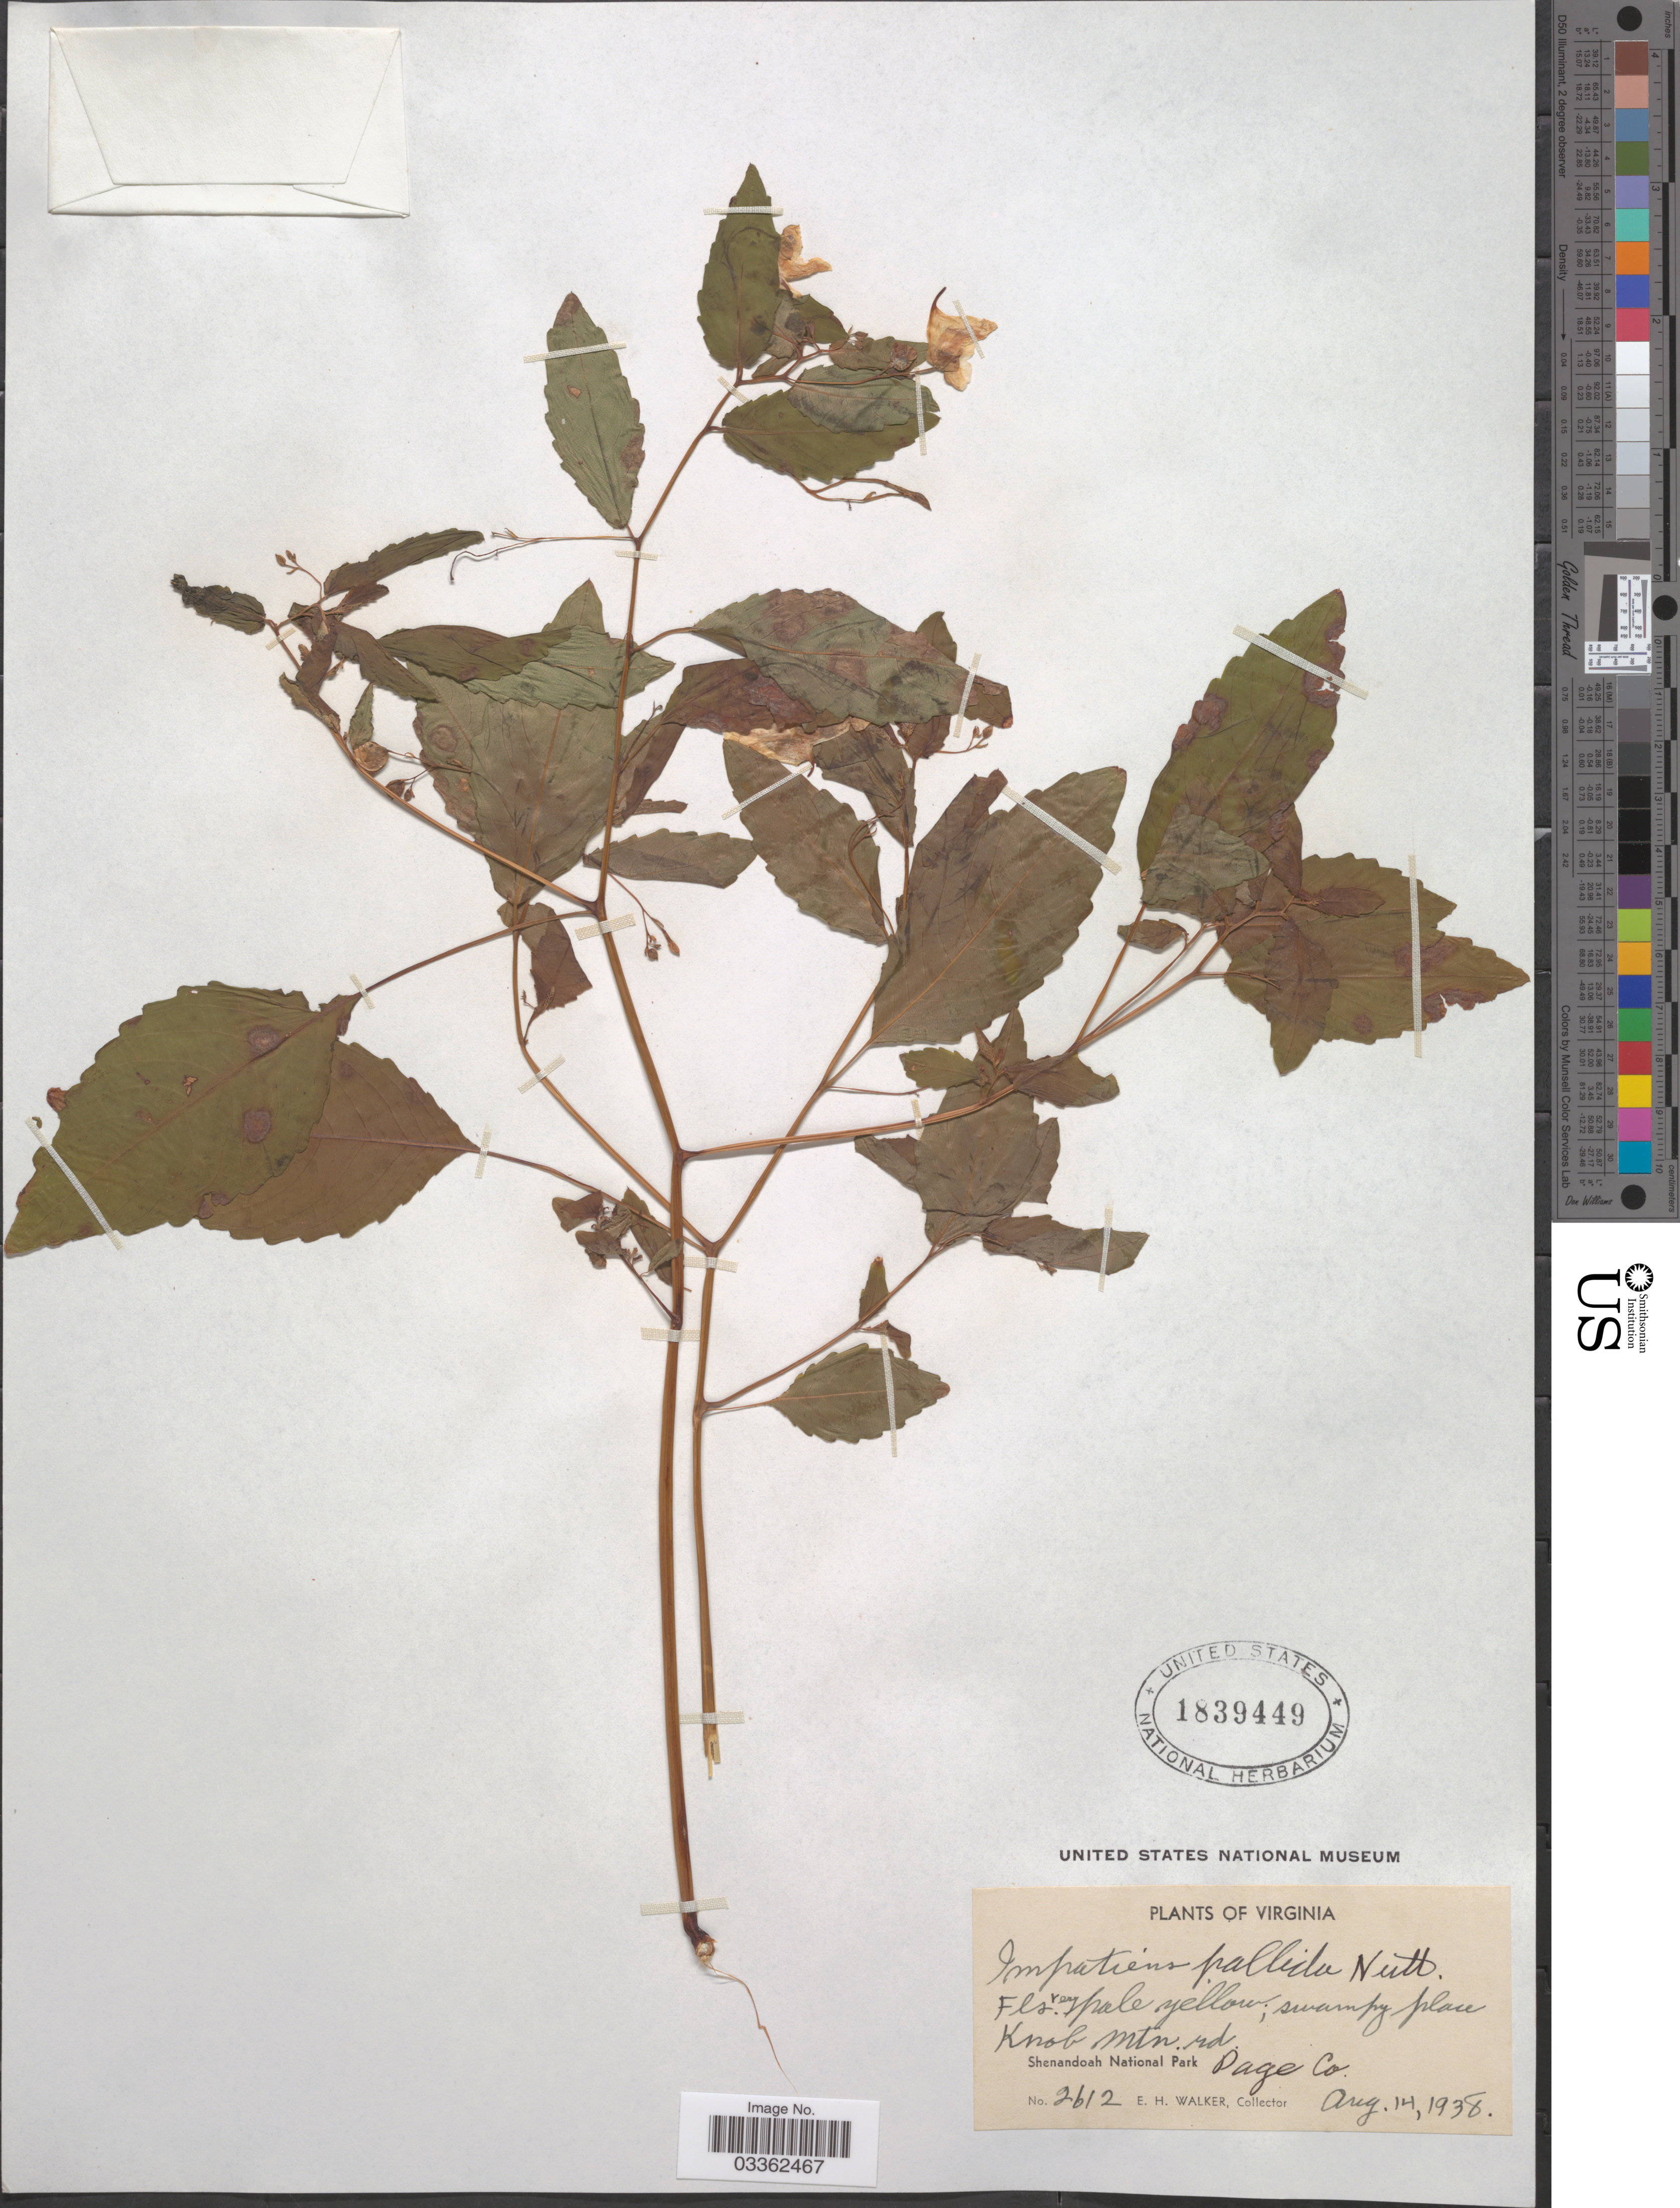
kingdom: Plantae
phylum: Tracheophyta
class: Magnoliopsida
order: Ericales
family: Balsaminaceae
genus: Impatiens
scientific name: Impatiens pallida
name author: Nutt.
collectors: E. H. Walker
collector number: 2612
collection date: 1938-08-14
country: United States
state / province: Virginia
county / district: Page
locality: Knob mtn. rd. Shenandoah National Park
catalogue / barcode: US 1839449